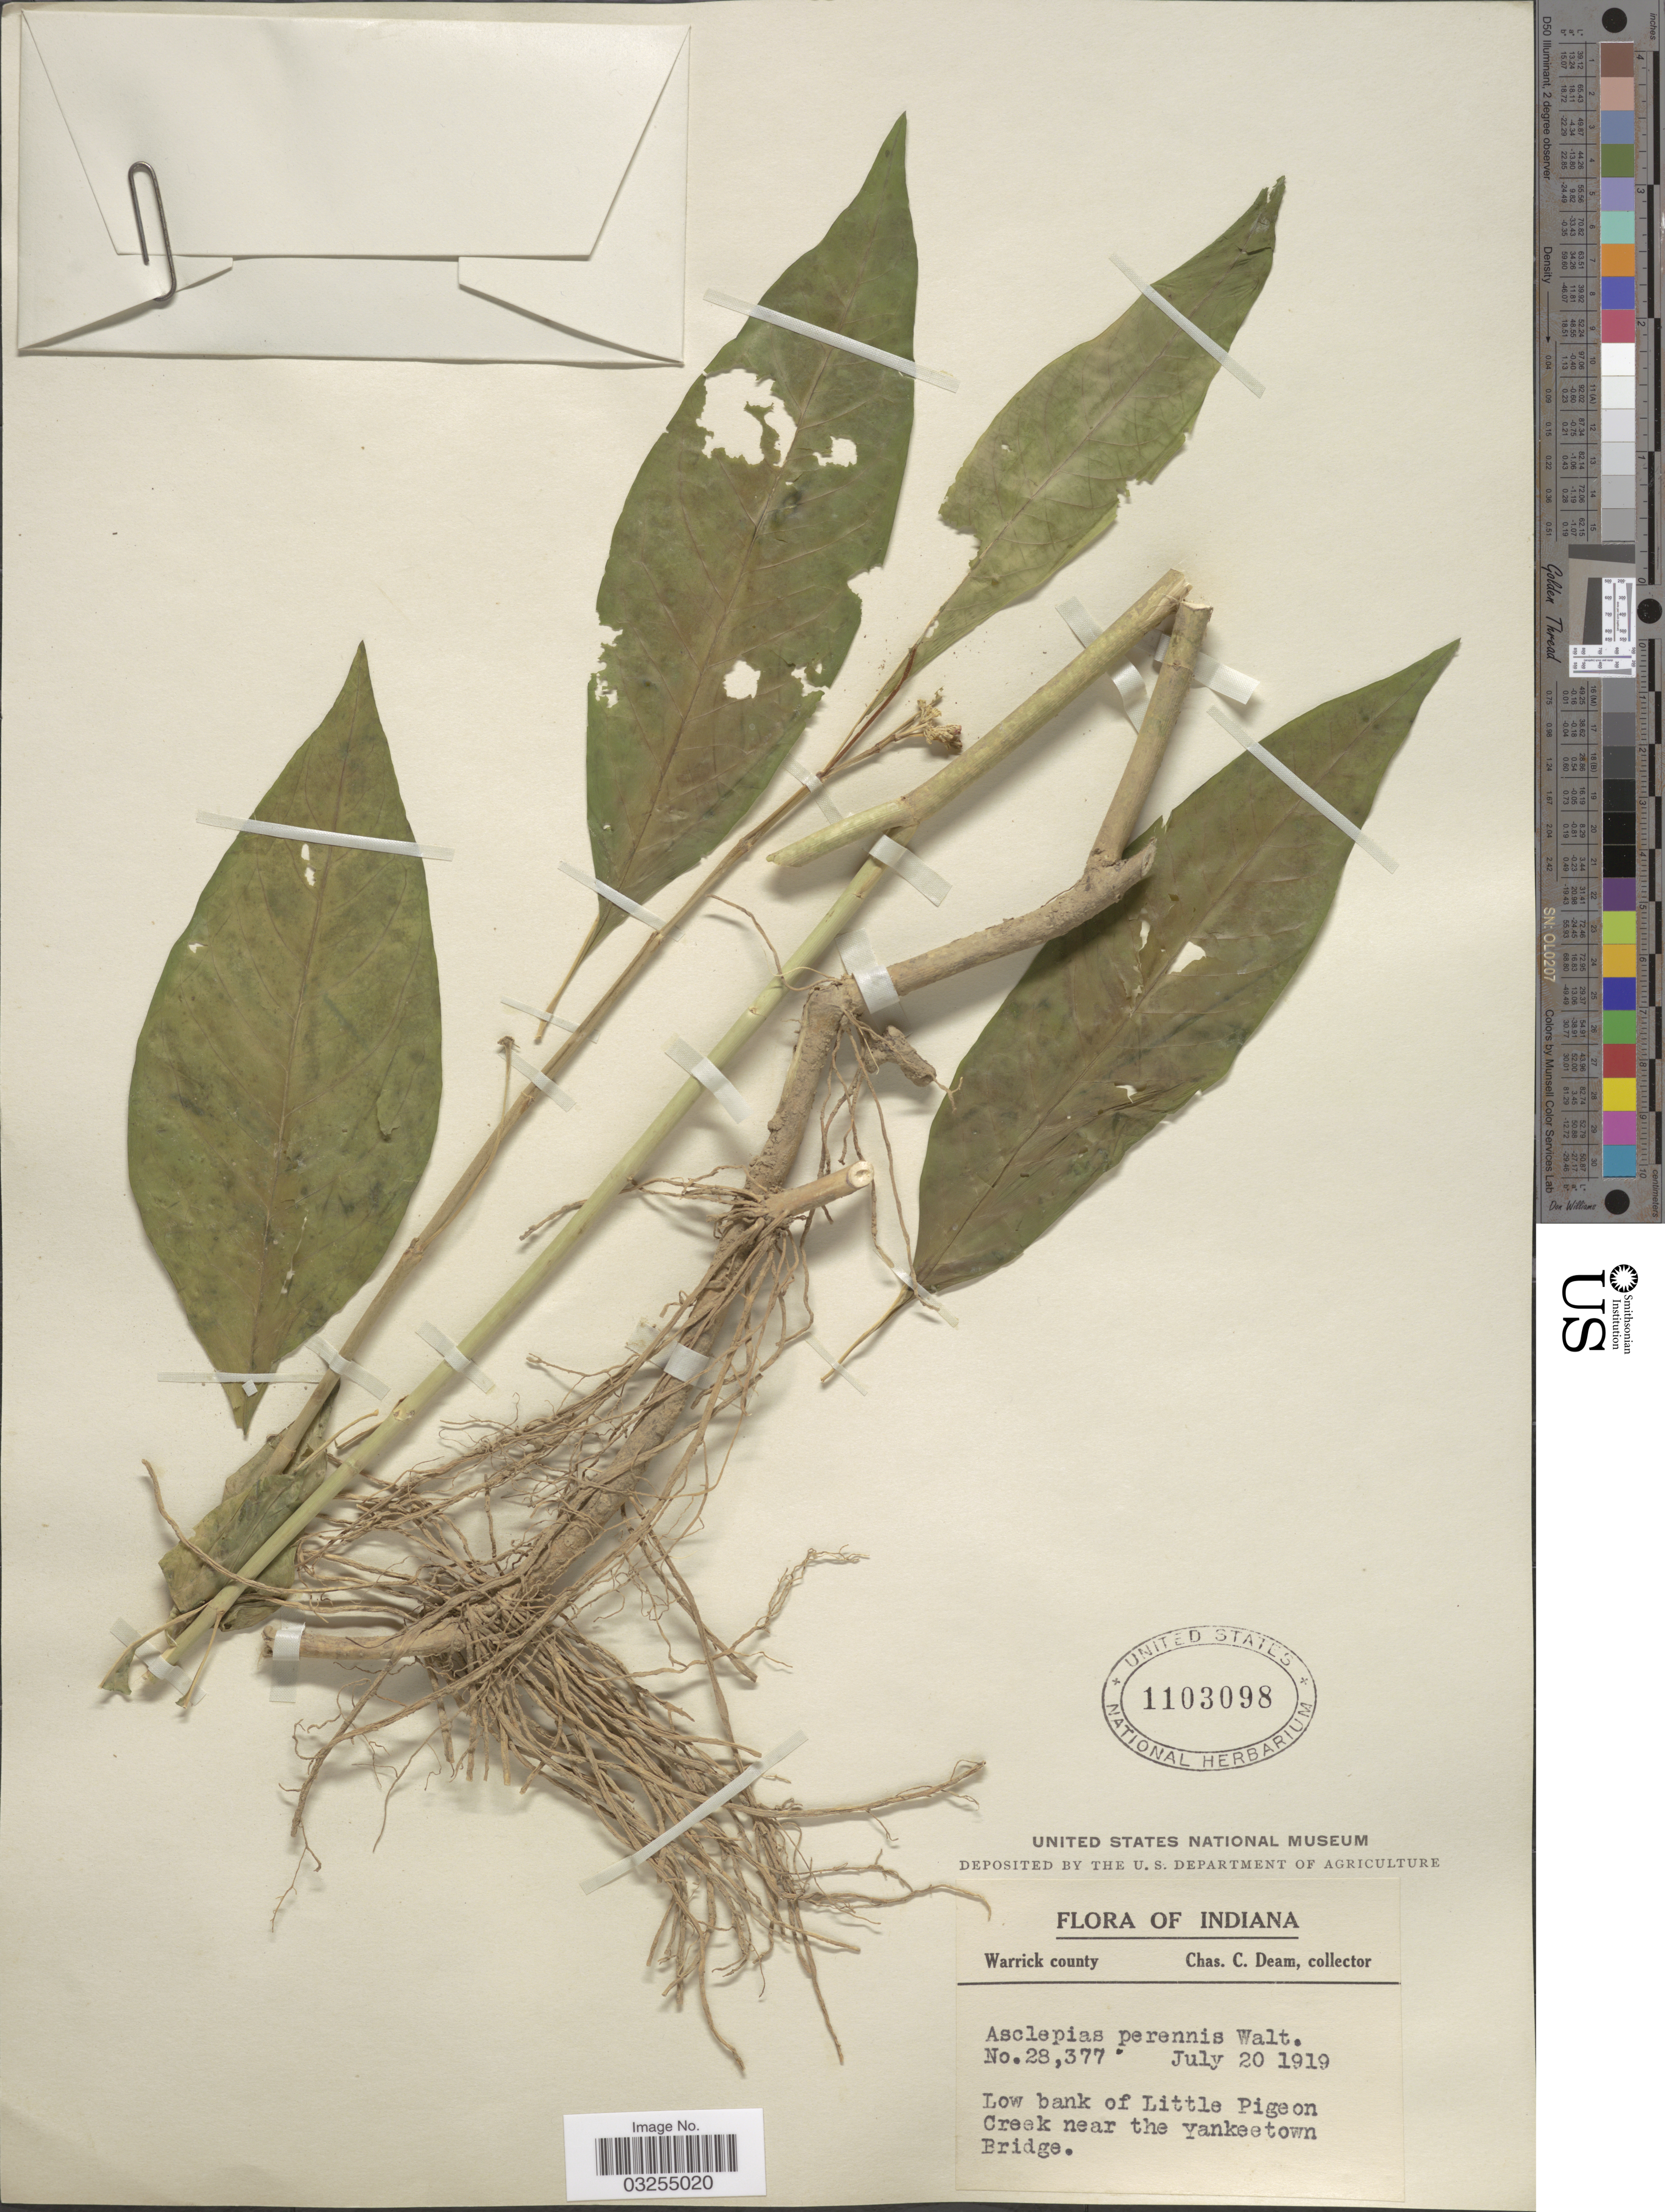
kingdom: Plantae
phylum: Tracheophyta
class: Magnoliopsida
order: Gentianales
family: Apocynaceae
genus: Asclepias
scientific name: Asclepias perennis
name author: Walter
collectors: C. C. Deam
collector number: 28377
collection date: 1919-07-20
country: United States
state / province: Indiana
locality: Warrick county. Low bank of Little Pigeon Creek near the Yankeetown Bridge.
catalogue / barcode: US 1103098